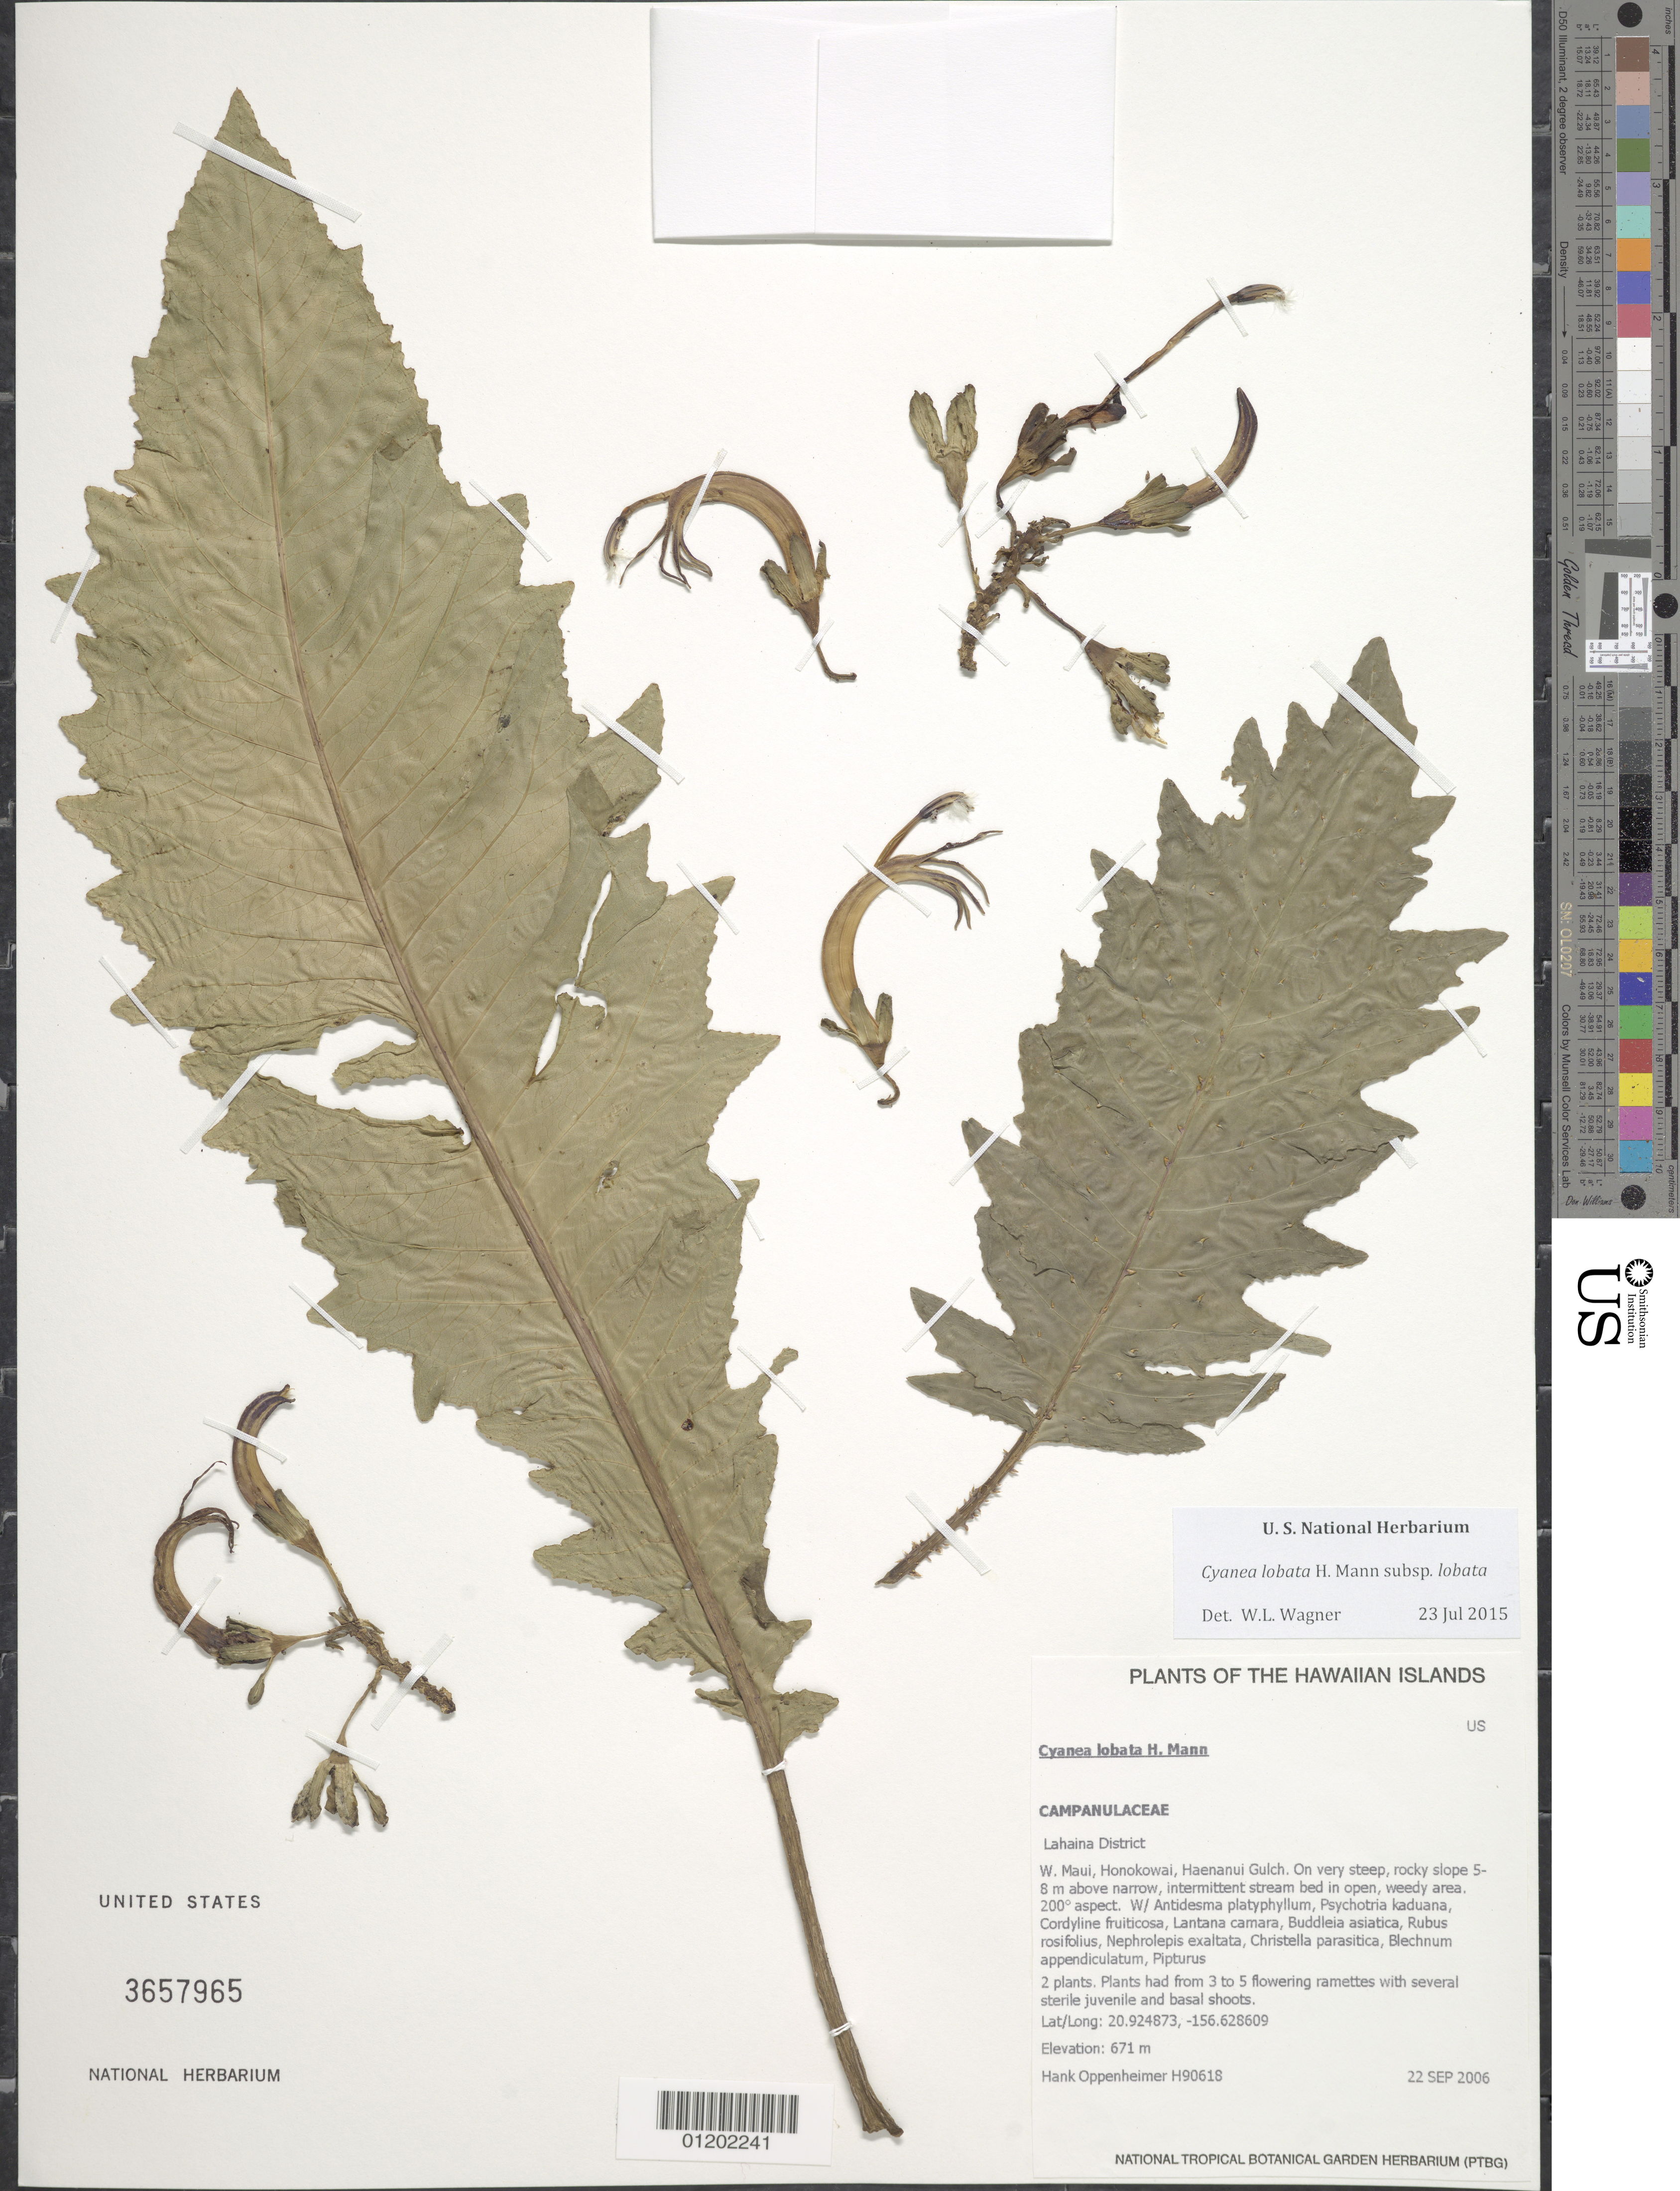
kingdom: Plantae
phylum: Tracheophyta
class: Magnoliopsida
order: Asterales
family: Campanulaceae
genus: Cyanea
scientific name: Cyanea lobata subsp. lobata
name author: H. Mann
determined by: Wagner, W. L., (BOT), Smithsonian Institution - National Museum of Natural History (UNITED STATES)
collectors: H. L. Oppenheimer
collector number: H90618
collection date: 2006-09-22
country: United States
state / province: Hawaii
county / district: Maui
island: Maui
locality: W. Maui, Lahaina District, Honokowai, Haenanui Gulch, on very steep, rocky slope 5-8 m above the narrow, intermittent stream bed.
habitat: Open, weedy area.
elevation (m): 671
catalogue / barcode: US 3657965